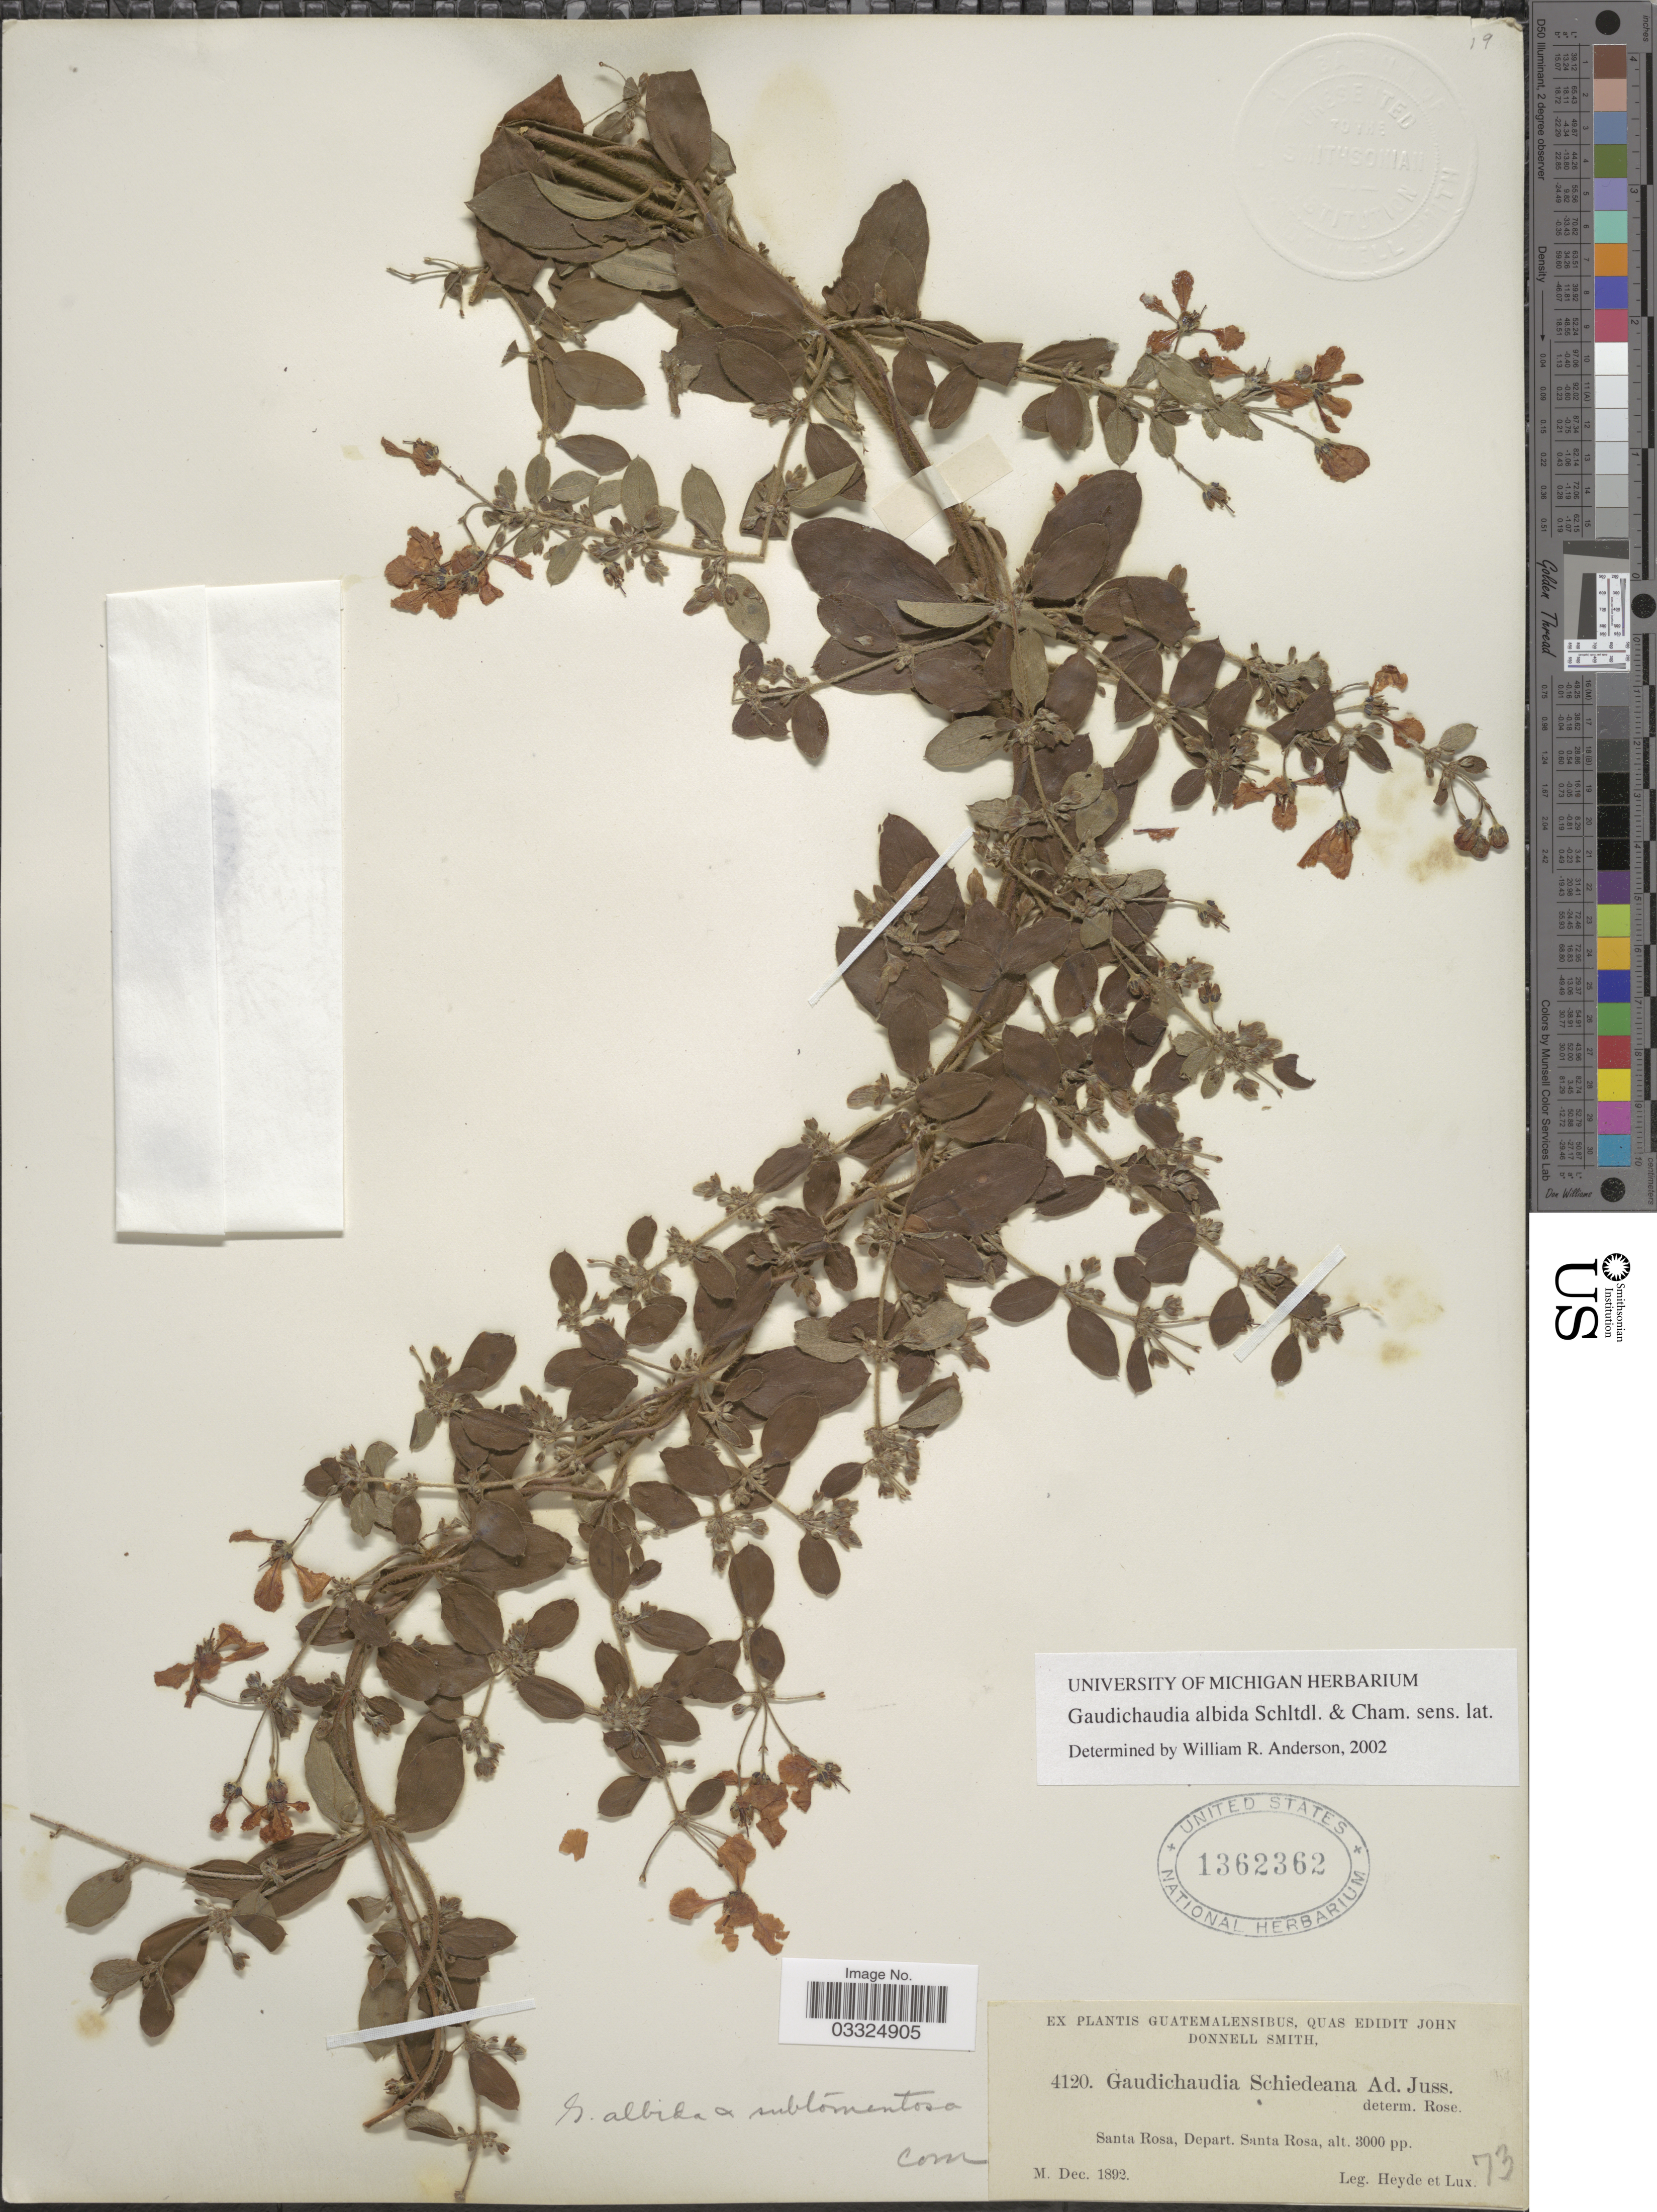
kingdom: Plantae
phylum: Tracheophyta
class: Magnoliopsida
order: Malpighiales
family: Malpighiaceae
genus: Gaudichaudia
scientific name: Gaudichaudia albida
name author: Schltdl. & Cham.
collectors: Heyde & Lux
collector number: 4120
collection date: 1892-12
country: Guatemala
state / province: Santa Rosa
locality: Depart. Santa Rosa.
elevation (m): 914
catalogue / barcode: US 1362362